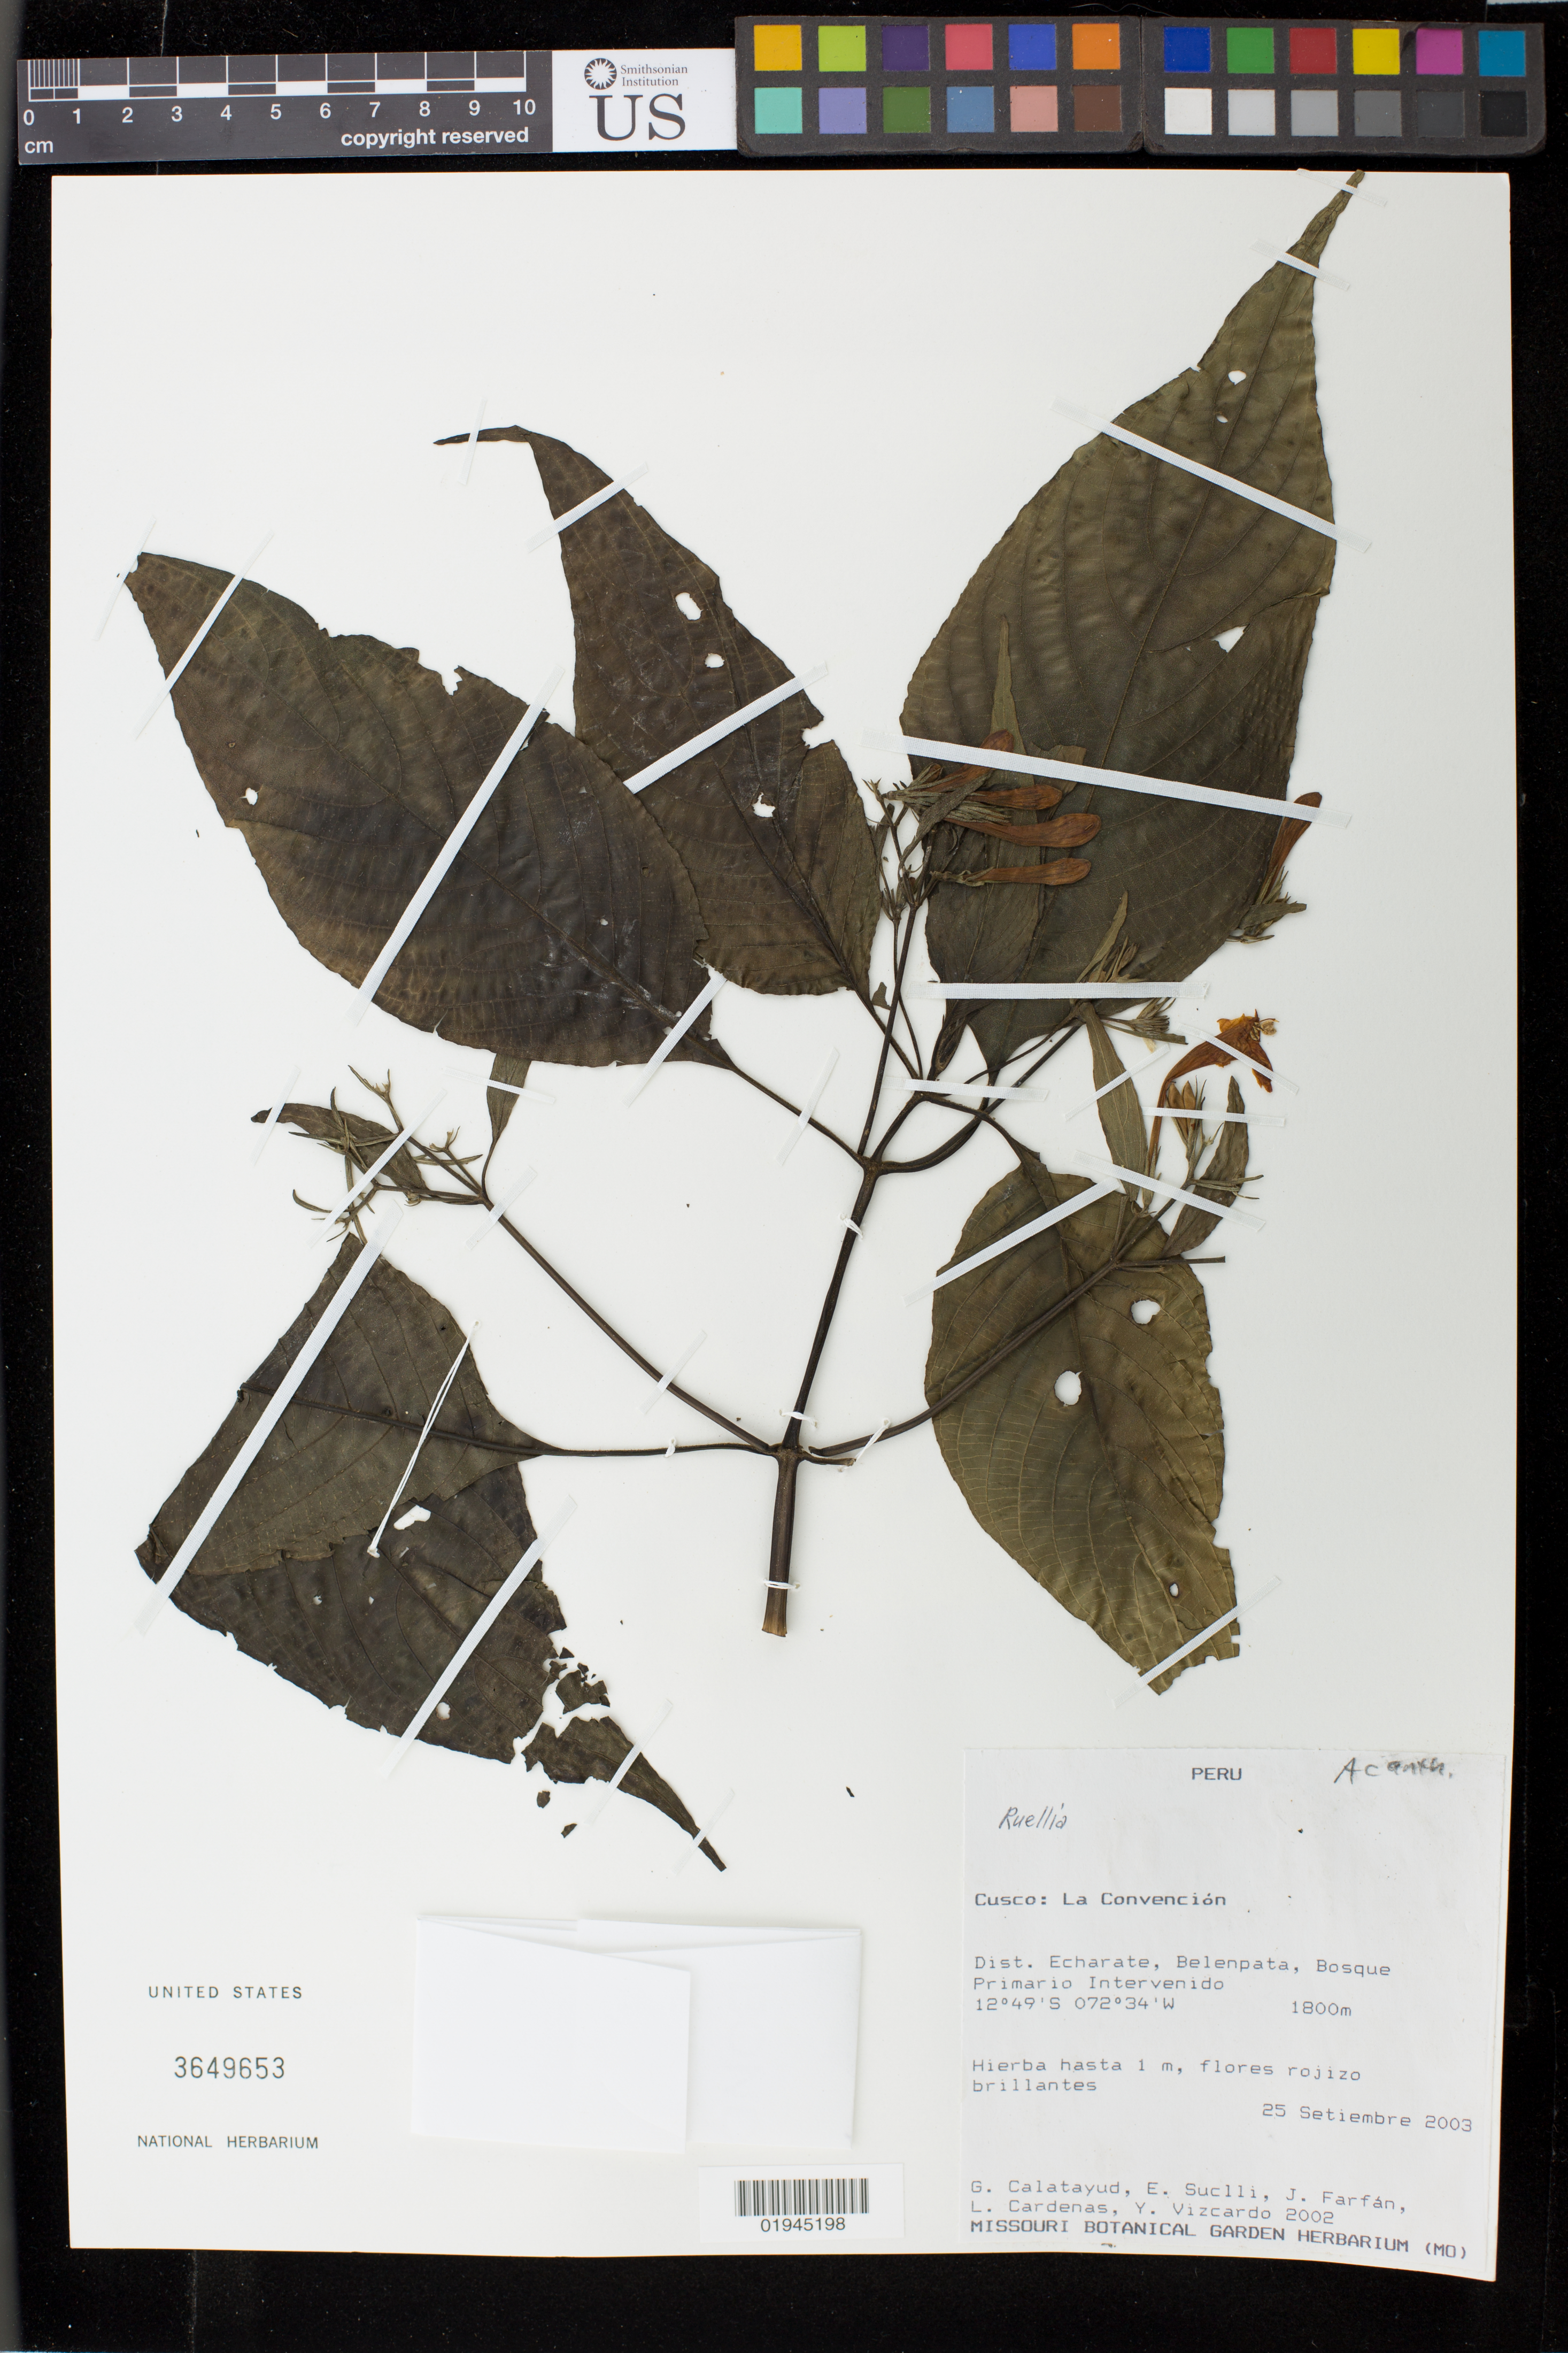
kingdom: Plantae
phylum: Tracheophyta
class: Magnoliopsida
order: Lamiales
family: Acanthaceae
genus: Ruellia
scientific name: Ruellia sp.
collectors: G. Calatayud, E. Suclli, J. Farfán, L. Cárdenas & Y. Vizcardo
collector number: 2002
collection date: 2003-09-25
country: Peru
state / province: Cusco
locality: La Convención. Dist. Echarate, Belenpata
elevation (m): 1800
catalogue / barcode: US 3649653